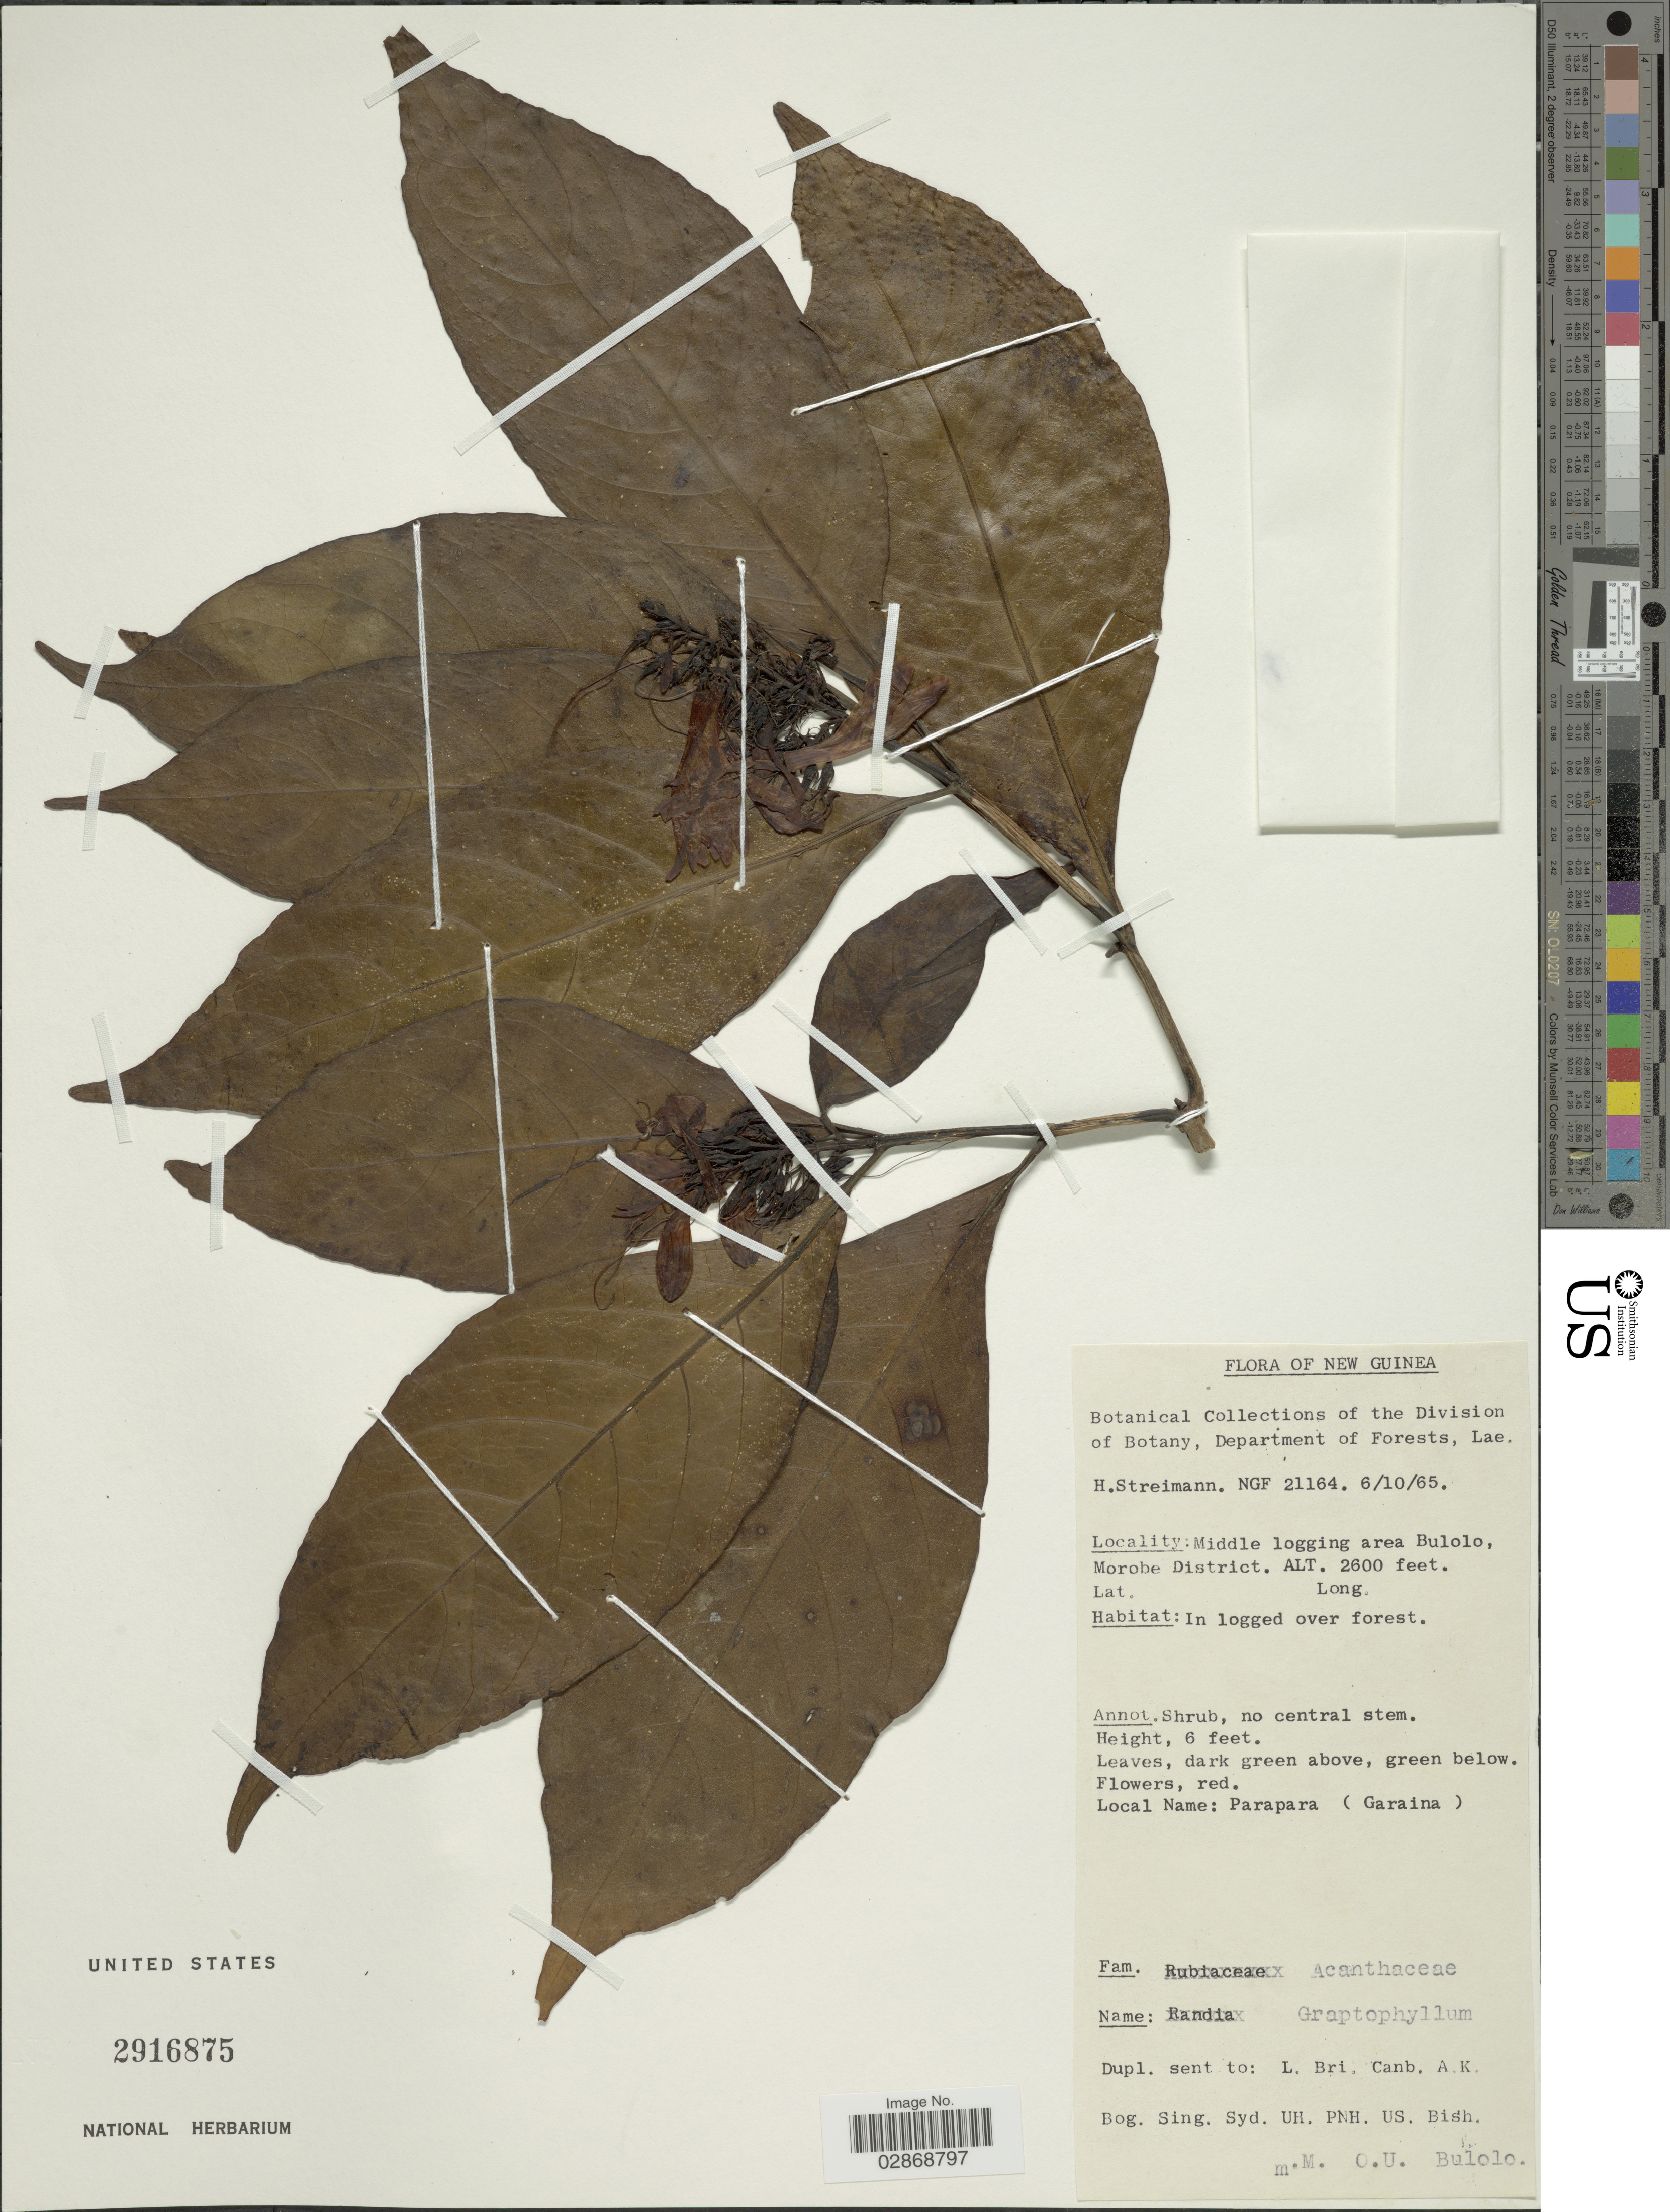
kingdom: Plantae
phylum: Tracheophyta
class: Magnoliopsida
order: Lamiales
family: Acanthaceae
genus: Graptophyllum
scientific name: Graptophyllum sp.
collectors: H. Streimann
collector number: NGF21164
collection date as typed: Transcribed d/m/y: 6/10/65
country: Papua New Guinea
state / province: Morobe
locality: New Guinea. Middle logging area Bulolo, Morobe District.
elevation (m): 792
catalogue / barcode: US 2916875